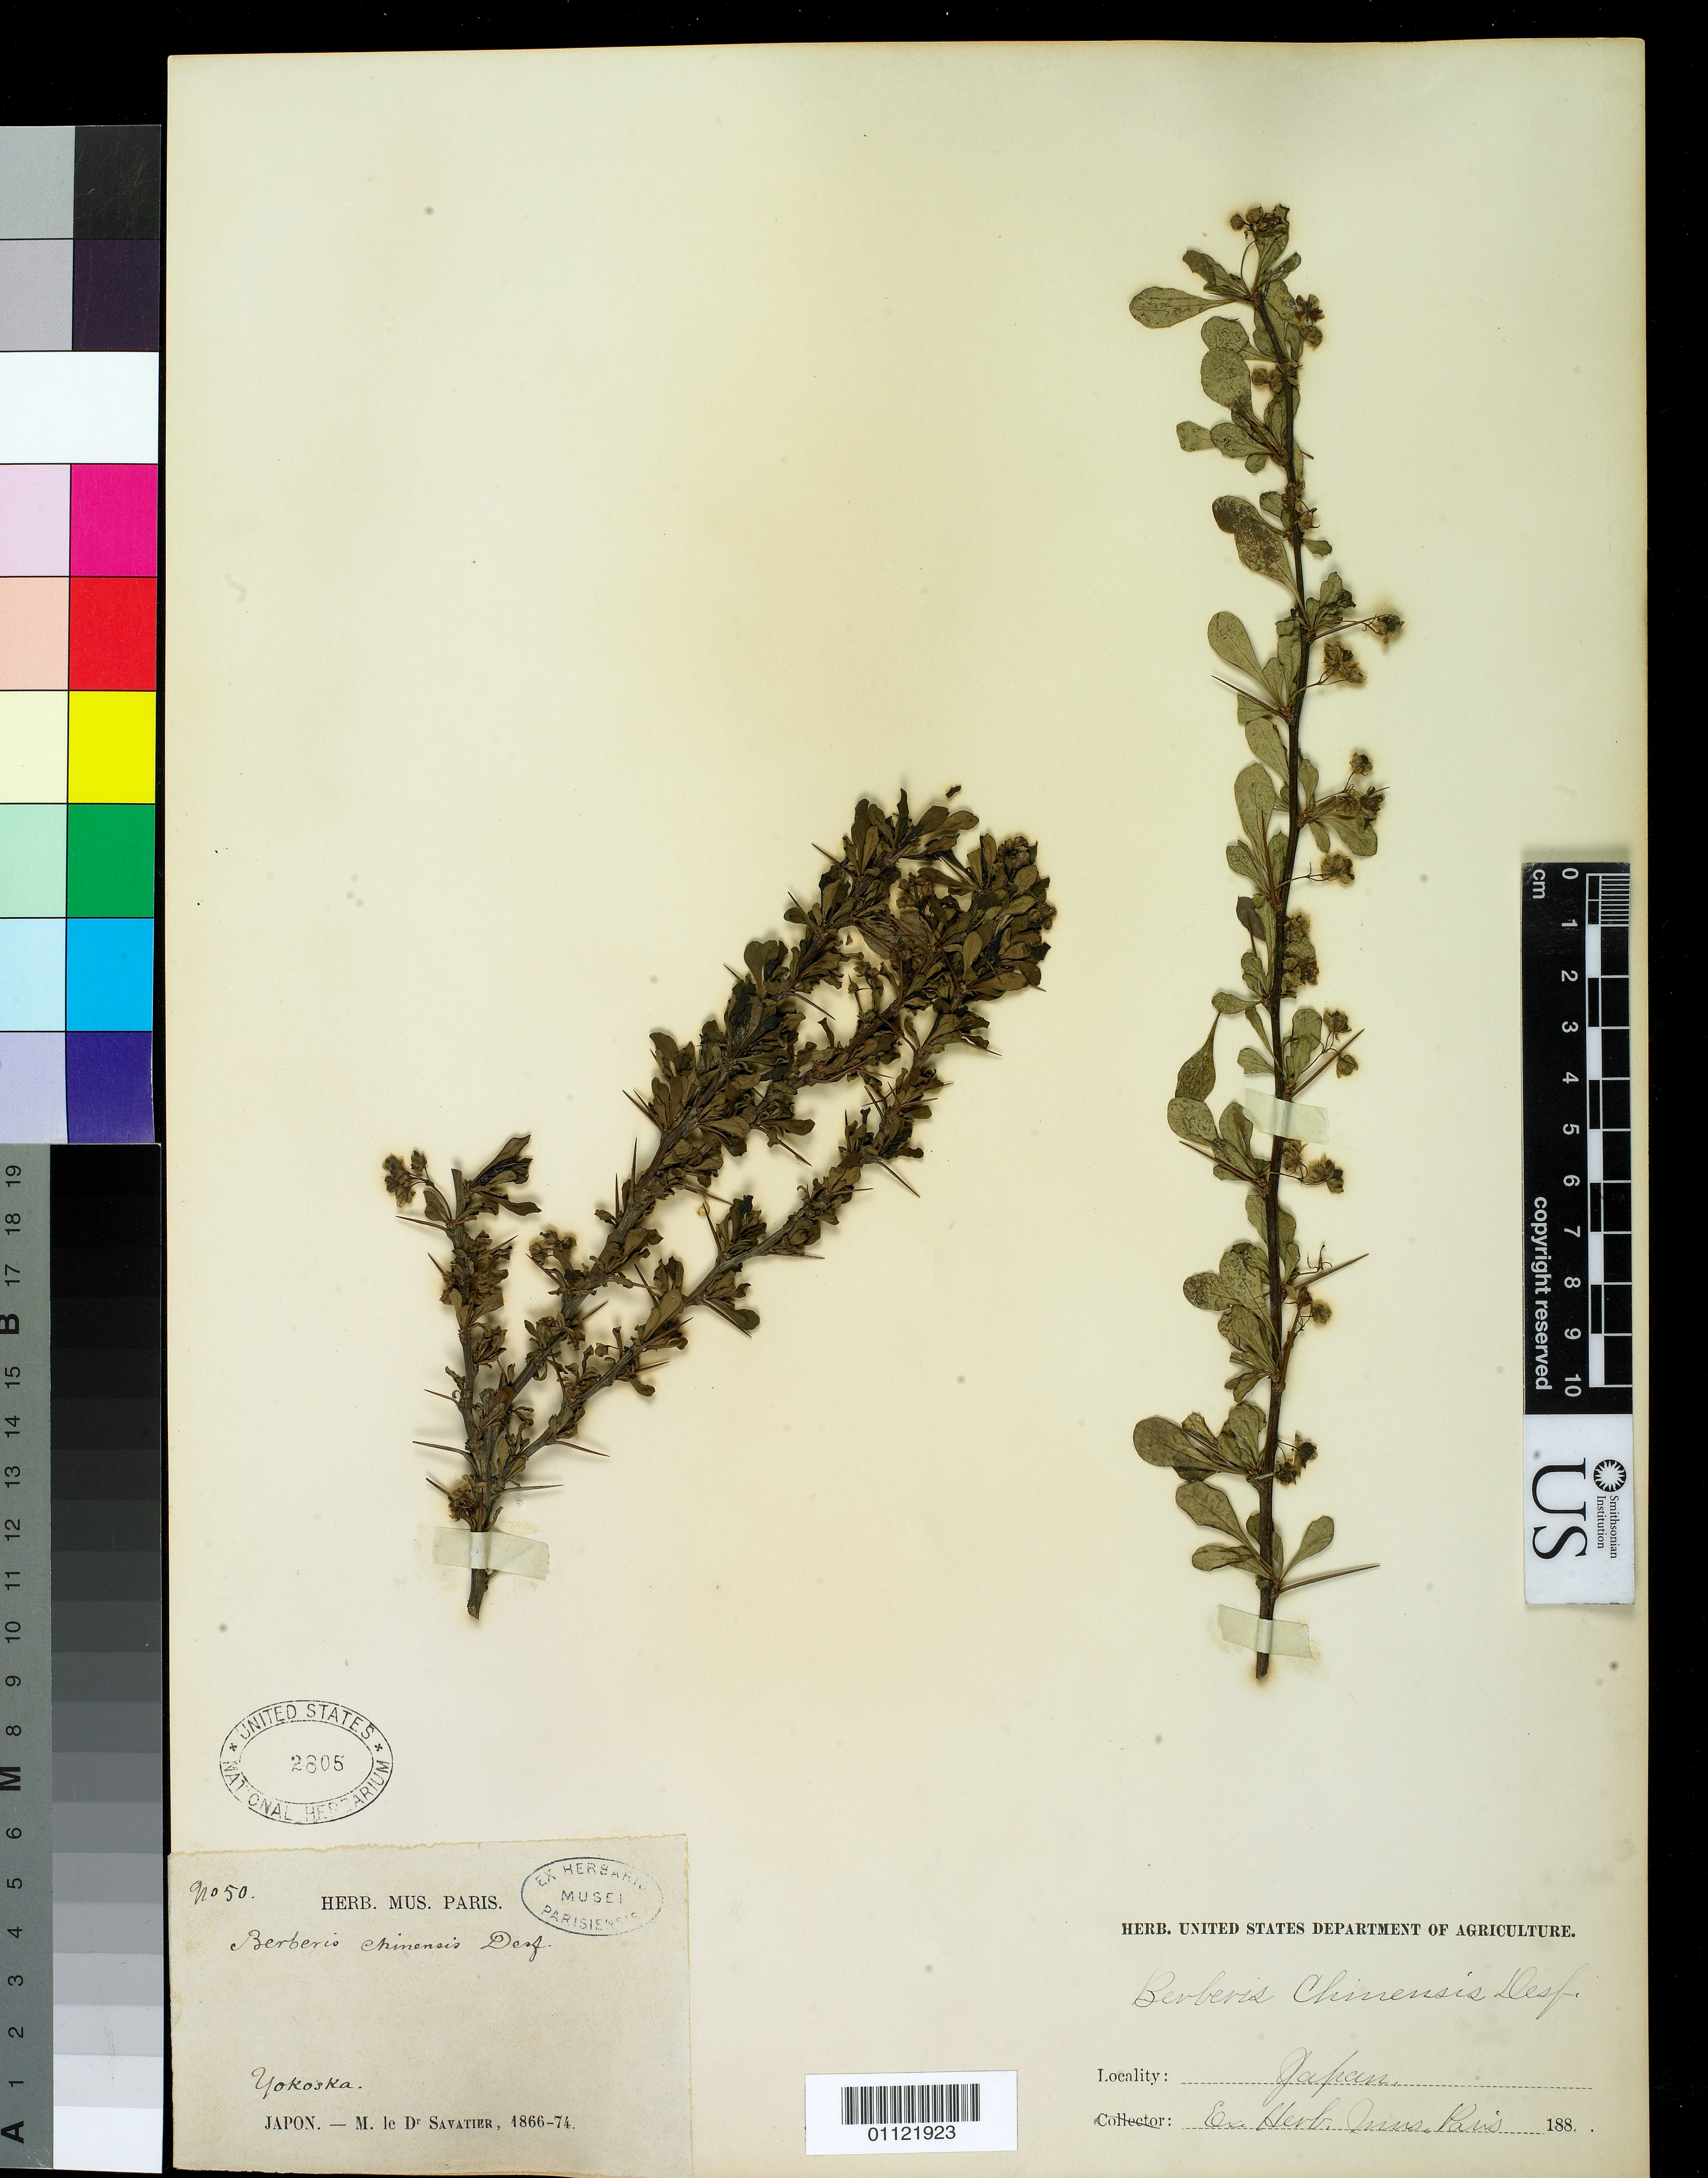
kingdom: Plantae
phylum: Tracheophyta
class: Magnoliopsida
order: Ranunculales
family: Berberidaceae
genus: Berberis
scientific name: Berberis chinensis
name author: Poir.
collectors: P. Savatier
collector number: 50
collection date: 1866/1874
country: Japan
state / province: Kanagawa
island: Honshu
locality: Yokoska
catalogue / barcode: US 2805